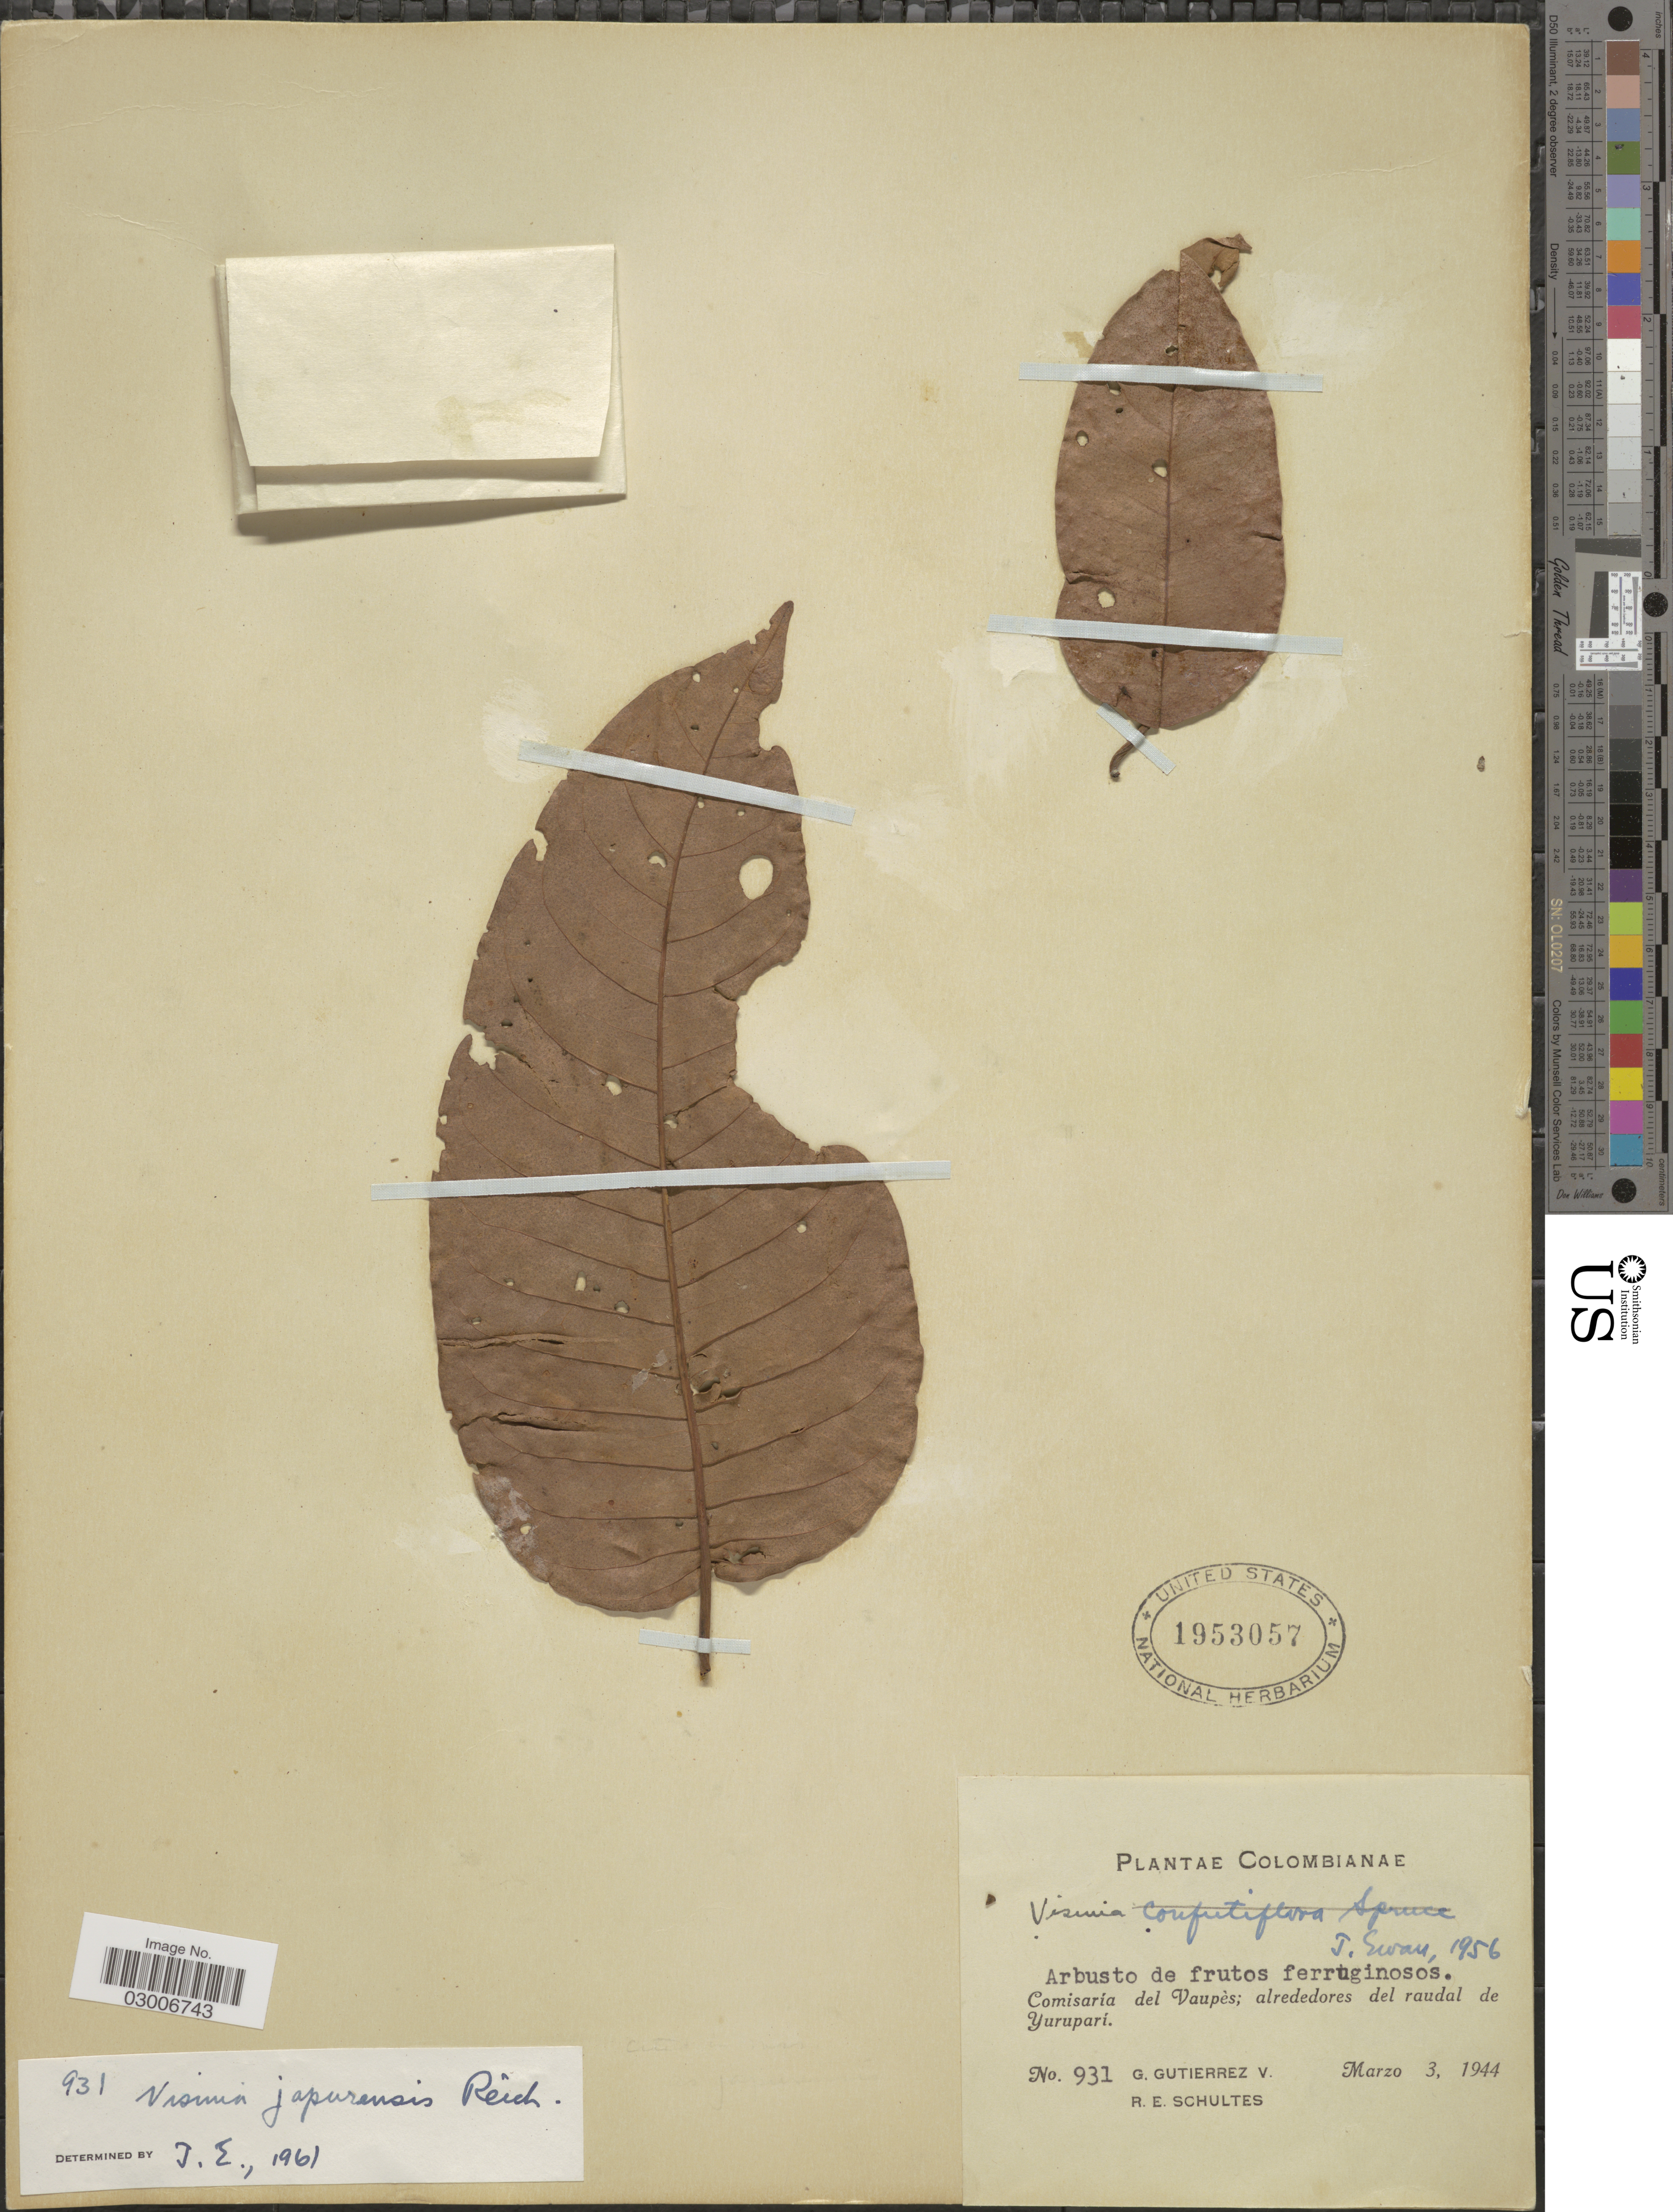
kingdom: Plantae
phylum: Tracheophyta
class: Magnoliopsida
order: Malpighiales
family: Hypericaceae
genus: Vismia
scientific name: Vismia japurensis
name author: Reichardt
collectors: G. Gutiérrez V. & R. E. Schultes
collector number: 931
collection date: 1944-03-03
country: Colombia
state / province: Vaupés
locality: Comisaria del Vaupés: alrededores del raudal de Yurupari.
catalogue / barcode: US 1953057